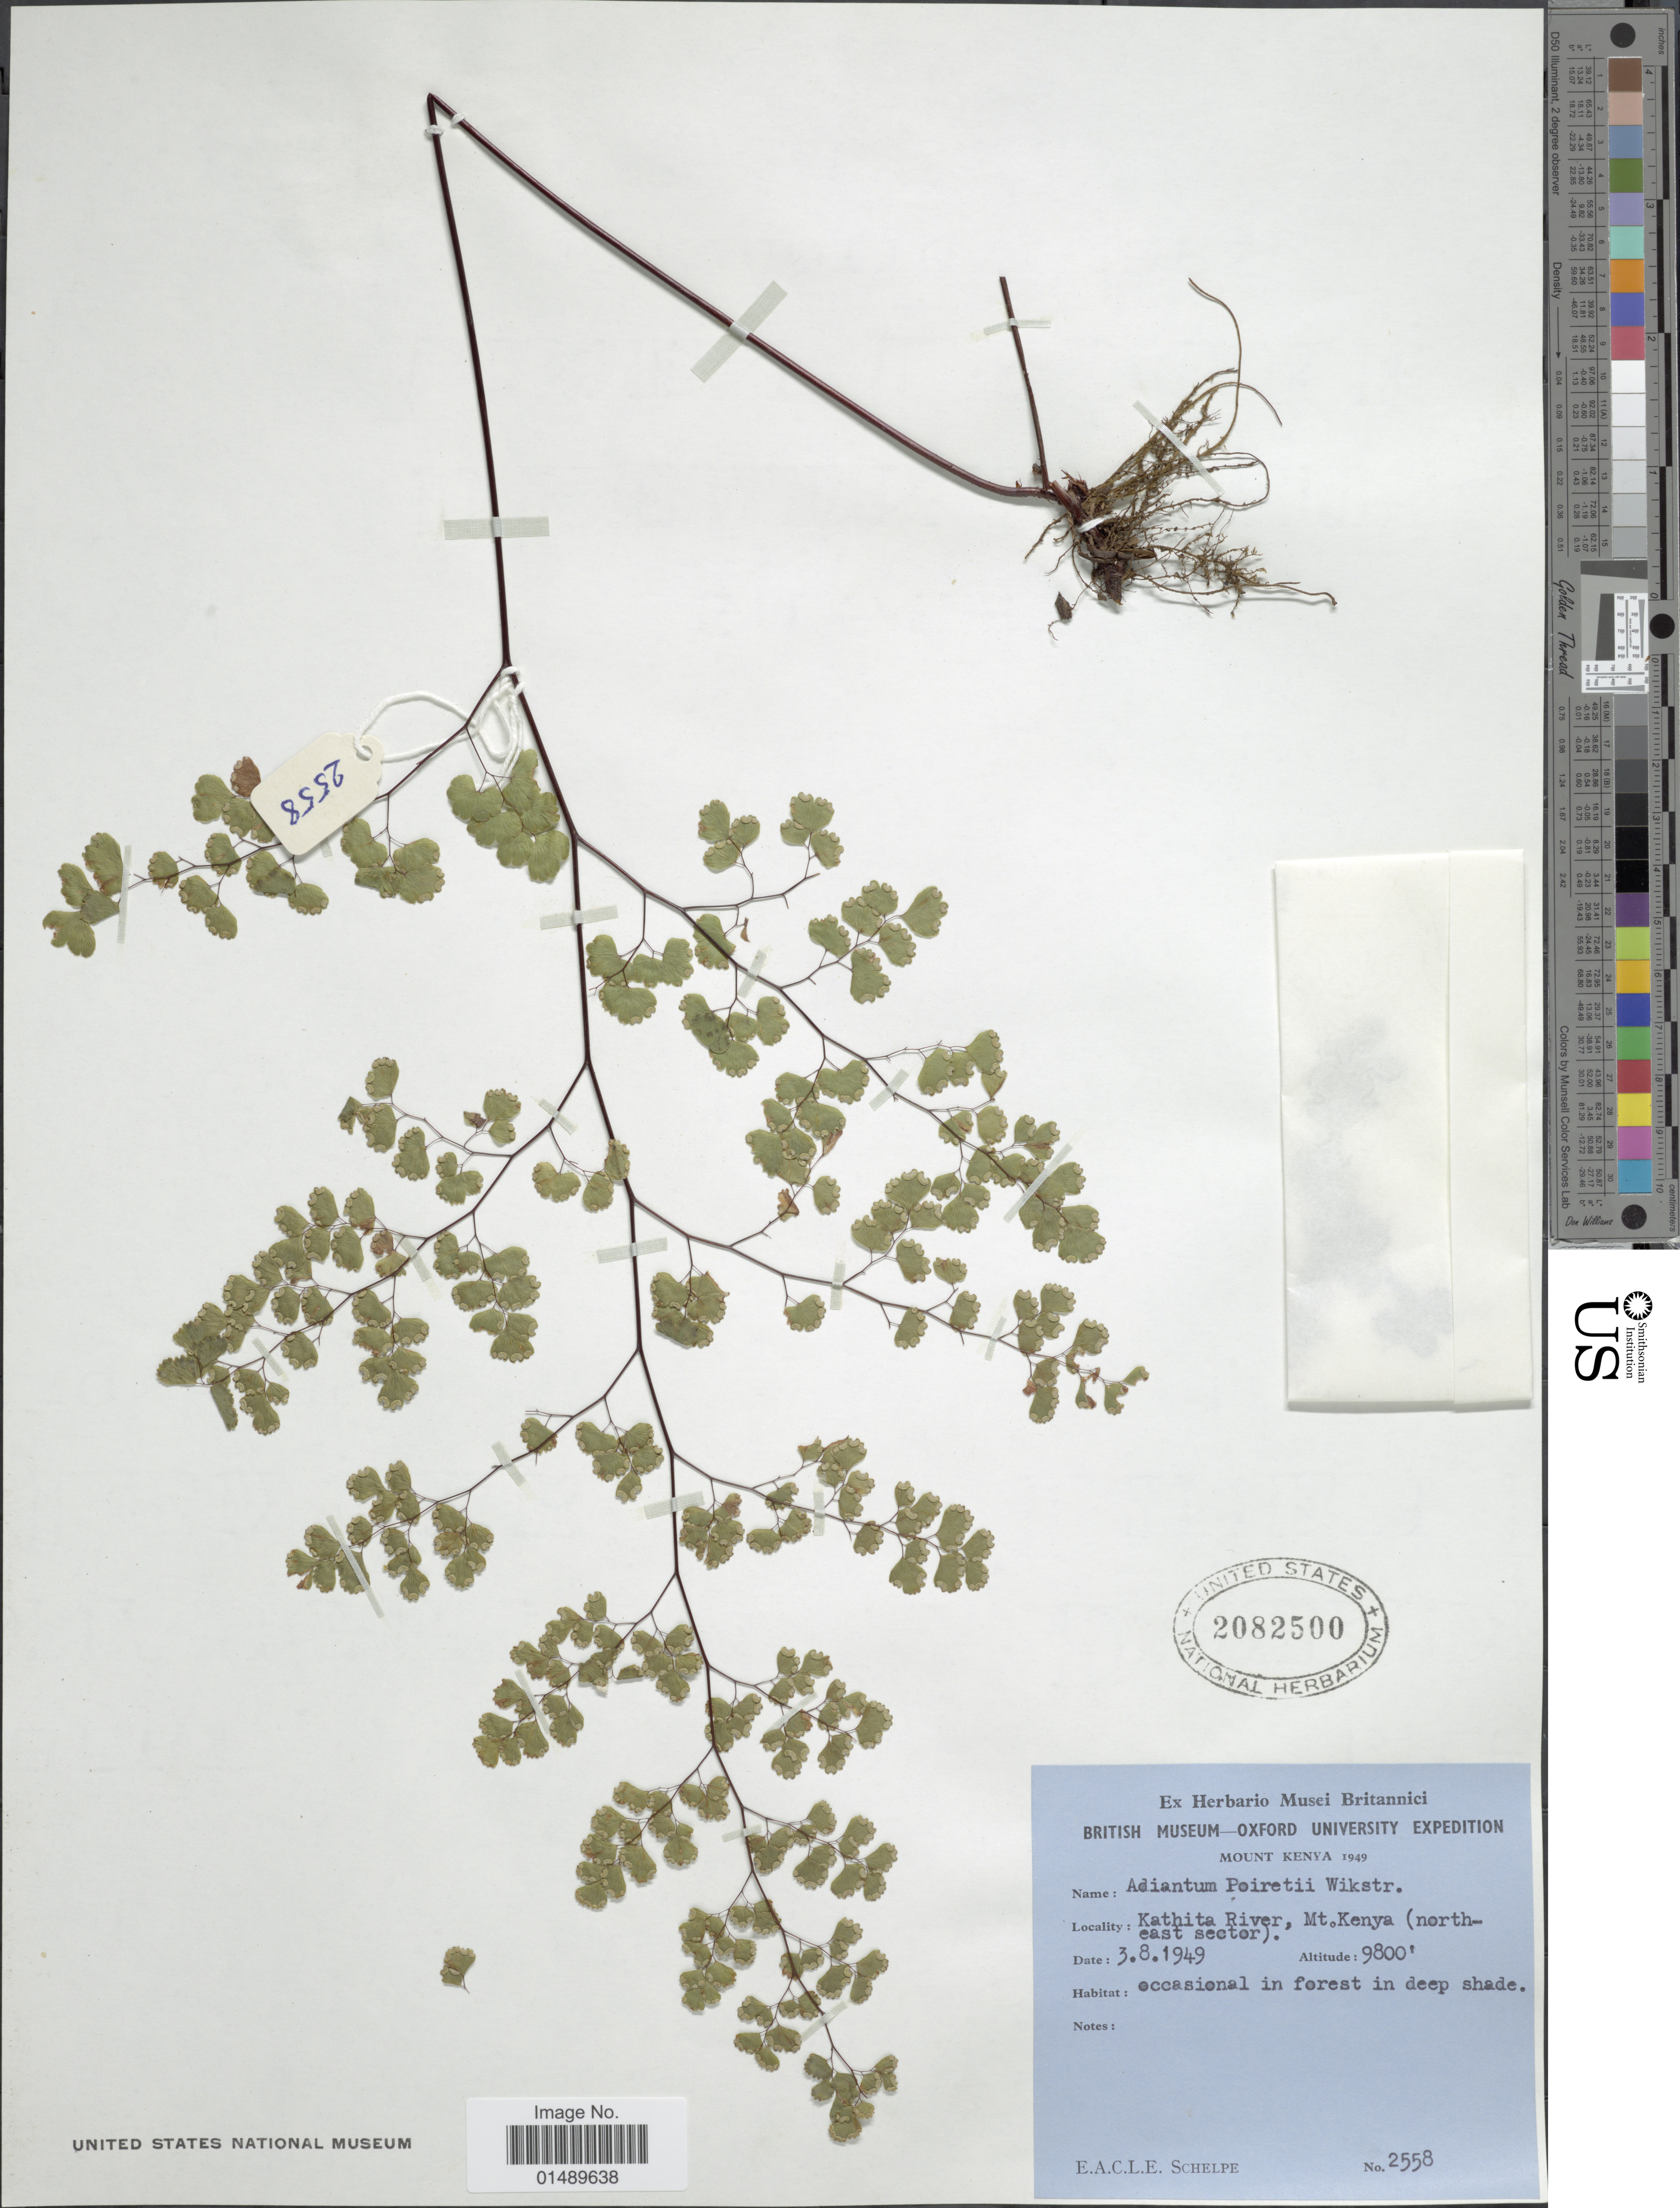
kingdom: Plantae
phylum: Tracheophyta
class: Polypodiopsida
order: Polypodiales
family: Pteridaceae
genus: Adiantum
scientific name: Adiantum poiretii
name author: Wikstr.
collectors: E. A. C. L. E. Schelpe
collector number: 2558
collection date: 1949-08-03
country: Kenya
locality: Mount Kenya, Kathita River. (north-east sector).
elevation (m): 2987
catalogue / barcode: US 2082500